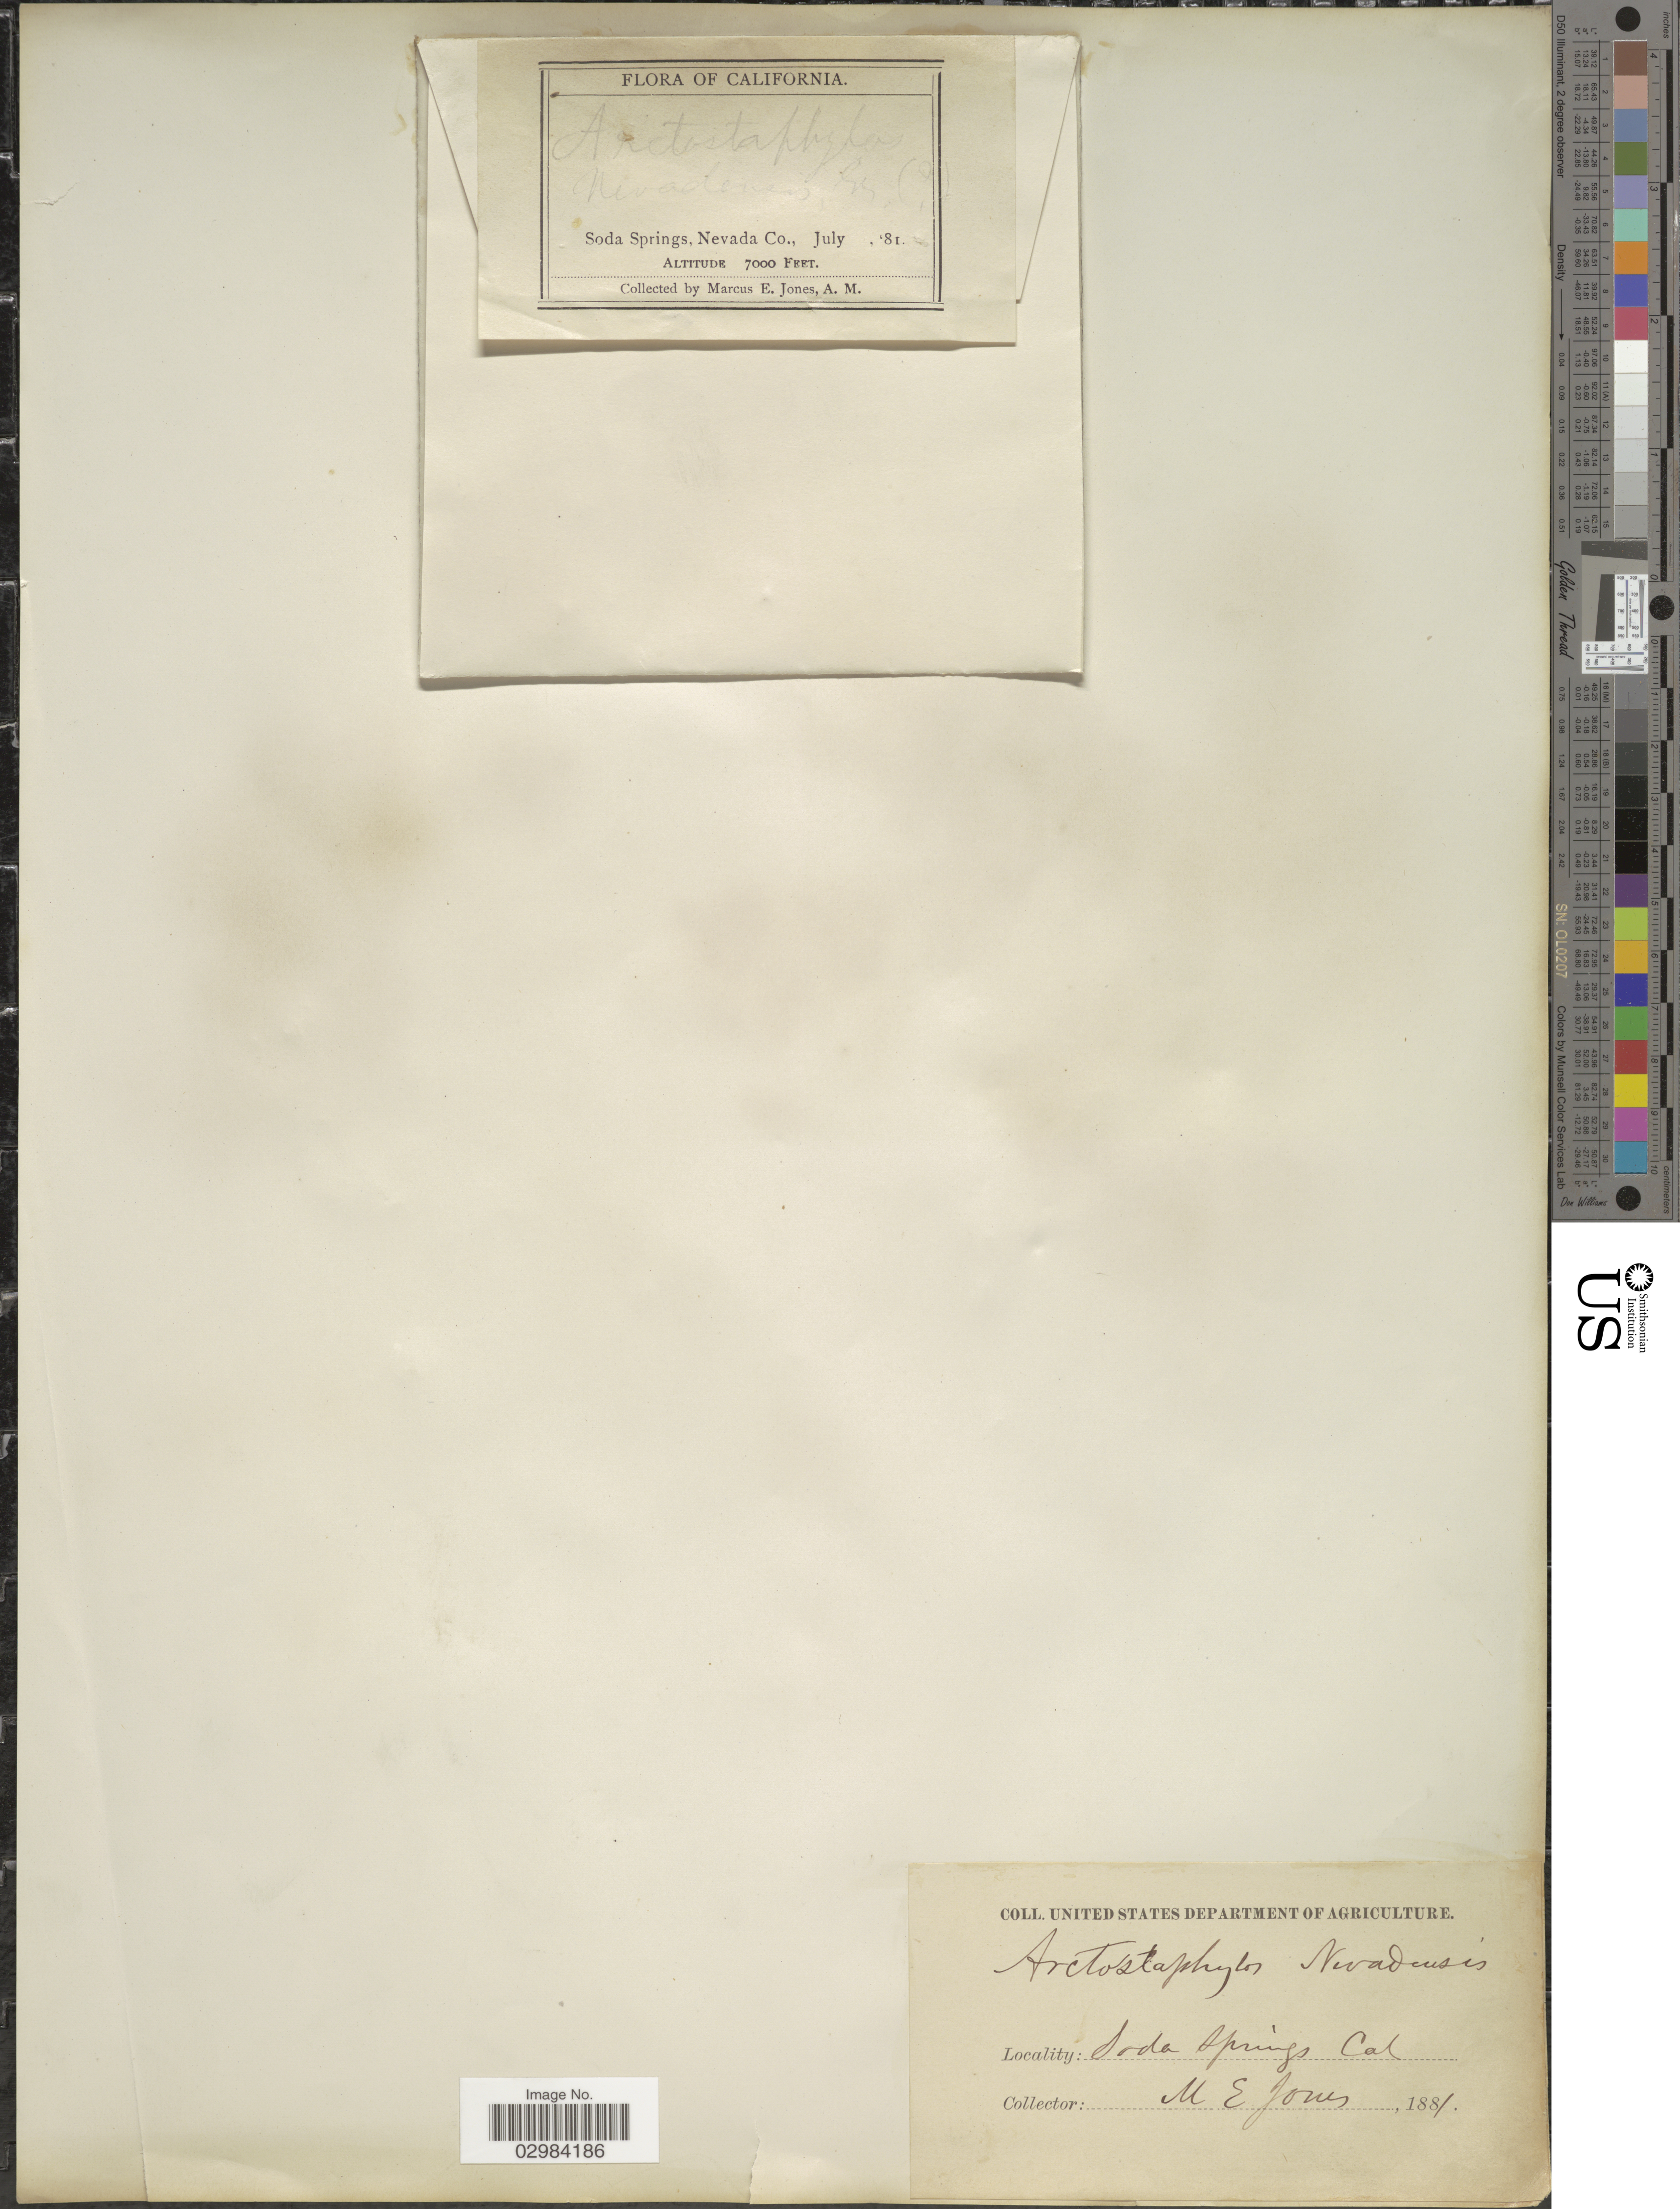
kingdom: Plantae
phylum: Tracheophyta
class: Magnoliopsida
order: Ericales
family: Ericaceae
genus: Arctostaphylos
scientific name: Arctostaphylos nevadensis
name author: A. Gray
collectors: M. E. Jones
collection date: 1881-07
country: United States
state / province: California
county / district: Nevada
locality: Soda Springs, Nevada Co.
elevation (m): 2134